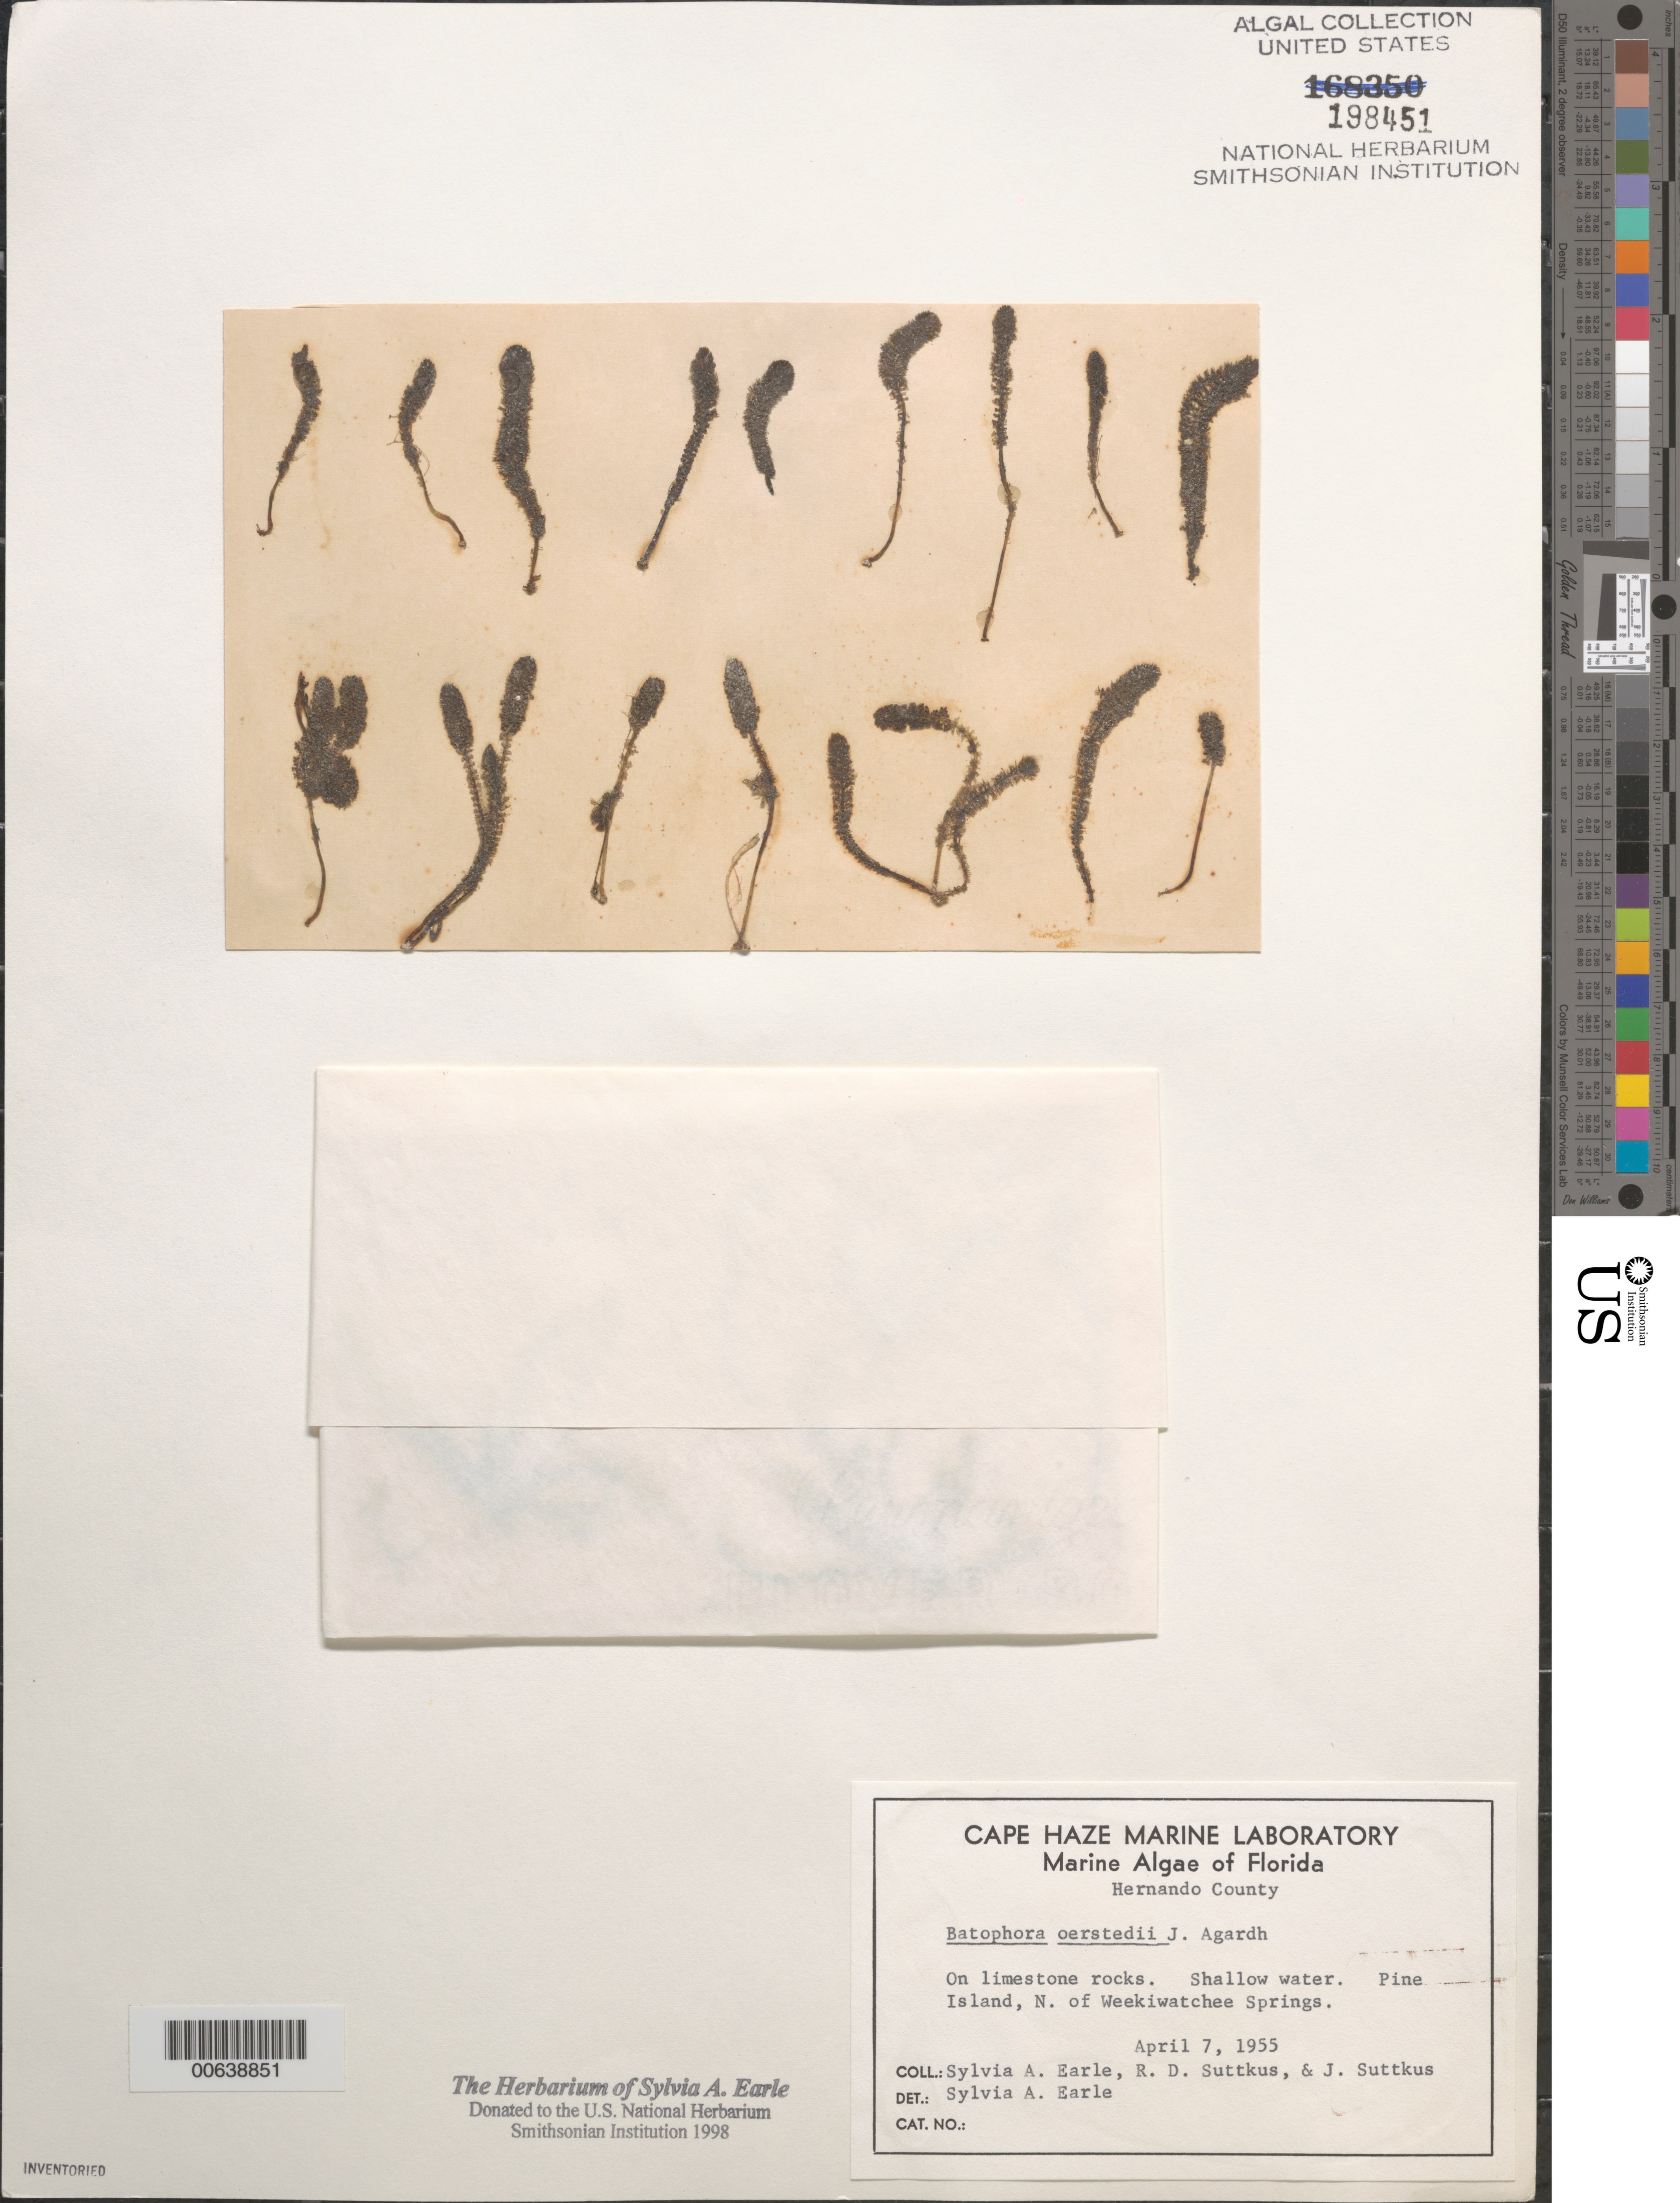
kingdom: Plantae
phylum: Chlorophyta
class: Ulvophyceae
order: Dasycladales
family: Dasycladaceae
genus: Batophora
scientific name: Batophora oerstedii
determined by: Earle, S. A.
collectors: S. A. Earle, R. Suttkus & J. Suttkus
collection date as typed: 07 Apr 1955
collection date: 1955-04-07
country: United States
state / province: Florida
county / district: Hernando County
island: Pine Island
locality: North of Weeki Wachee Springs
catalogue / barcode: US 198451